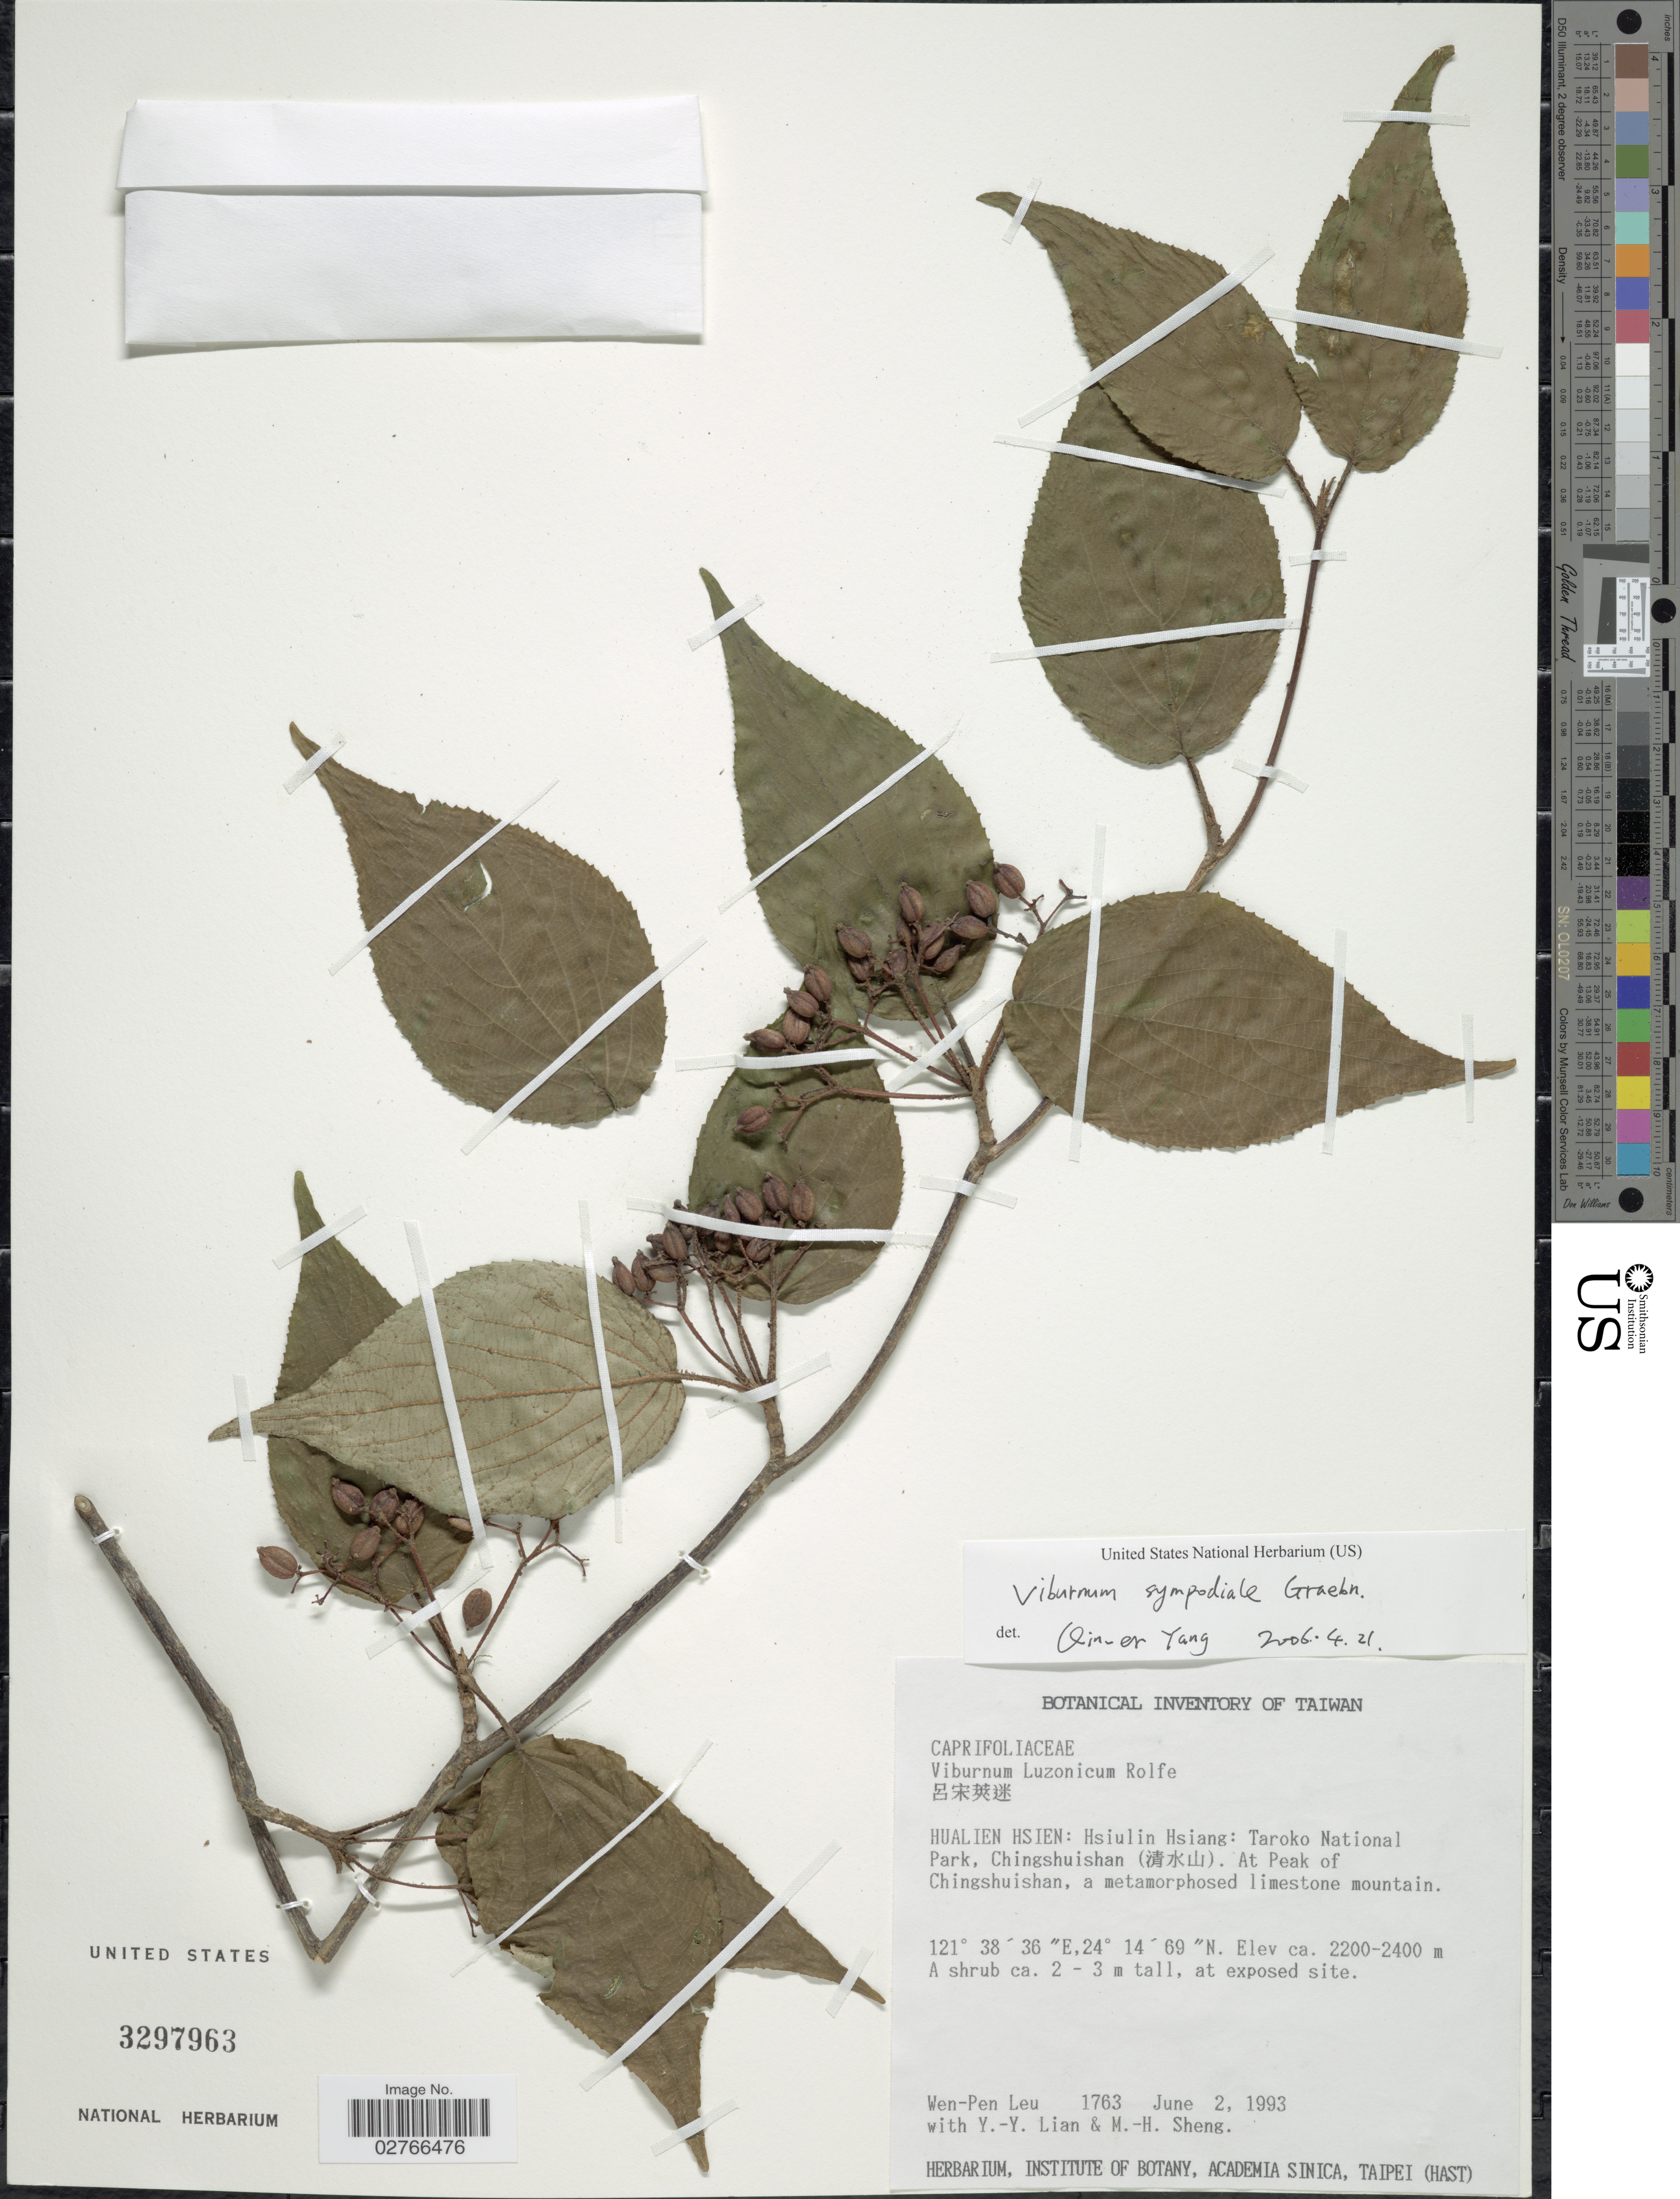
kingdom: Plantae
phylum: Tracheophyta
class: Magnoliopsida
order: Dipsacales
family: Viburnaceae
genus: Viburnum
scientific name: Viburnum sympodiale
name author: Graebn.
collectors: W. Leu, Y. Lian & M. Sheng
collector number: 1763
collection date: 1993-06-02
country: Taiwan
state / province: Hualien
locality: Hualien Hsien, Hsiulin Hsiang: Taroko National Park, Chingshuishan (X), At Peak of Chingshuishan.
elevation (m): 2200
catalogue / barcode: US 3297963